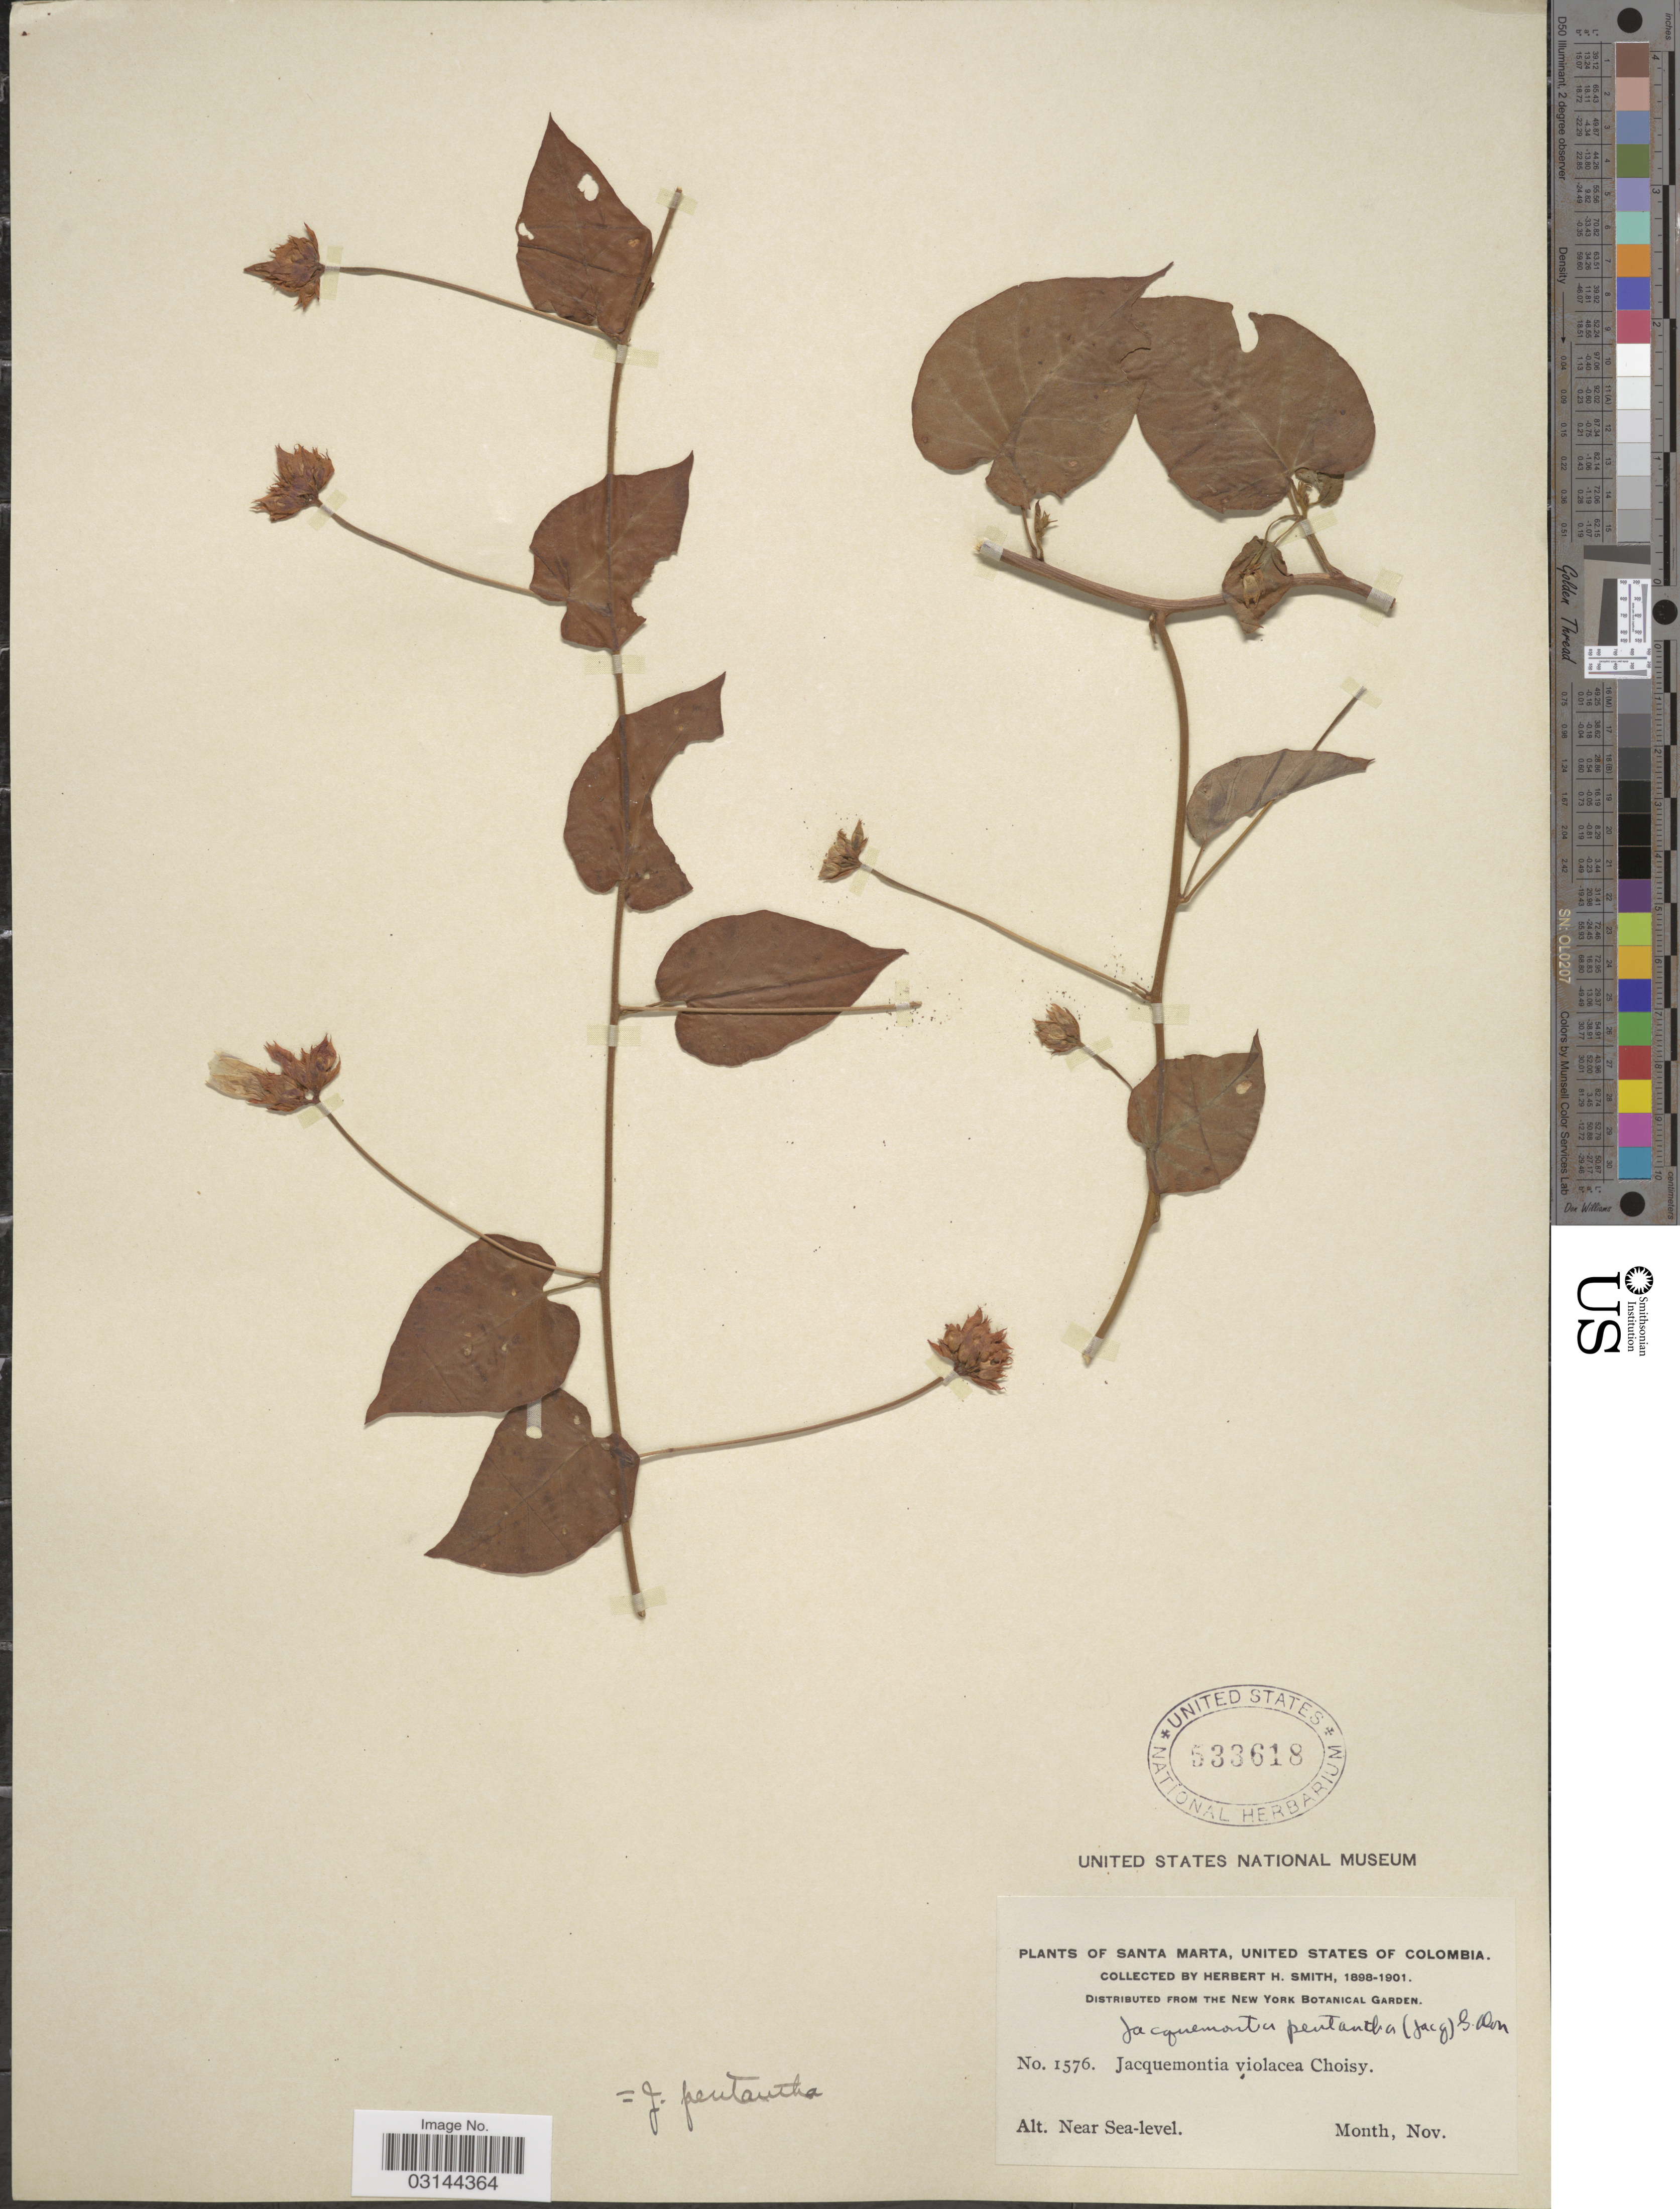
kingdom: Plantae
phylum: Tracheophyta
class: Magnoliopsida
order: Solanales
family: Convolvulaceae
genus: Jacquemontia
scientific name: Jacquemontia pentanthos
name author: (Jacq.) G. Don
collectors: Herbert H. Smith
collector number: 1576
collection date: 1898-11/1901-11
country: Colombia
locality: Santa Marta, United States of Colombia.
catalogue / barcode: US 533618